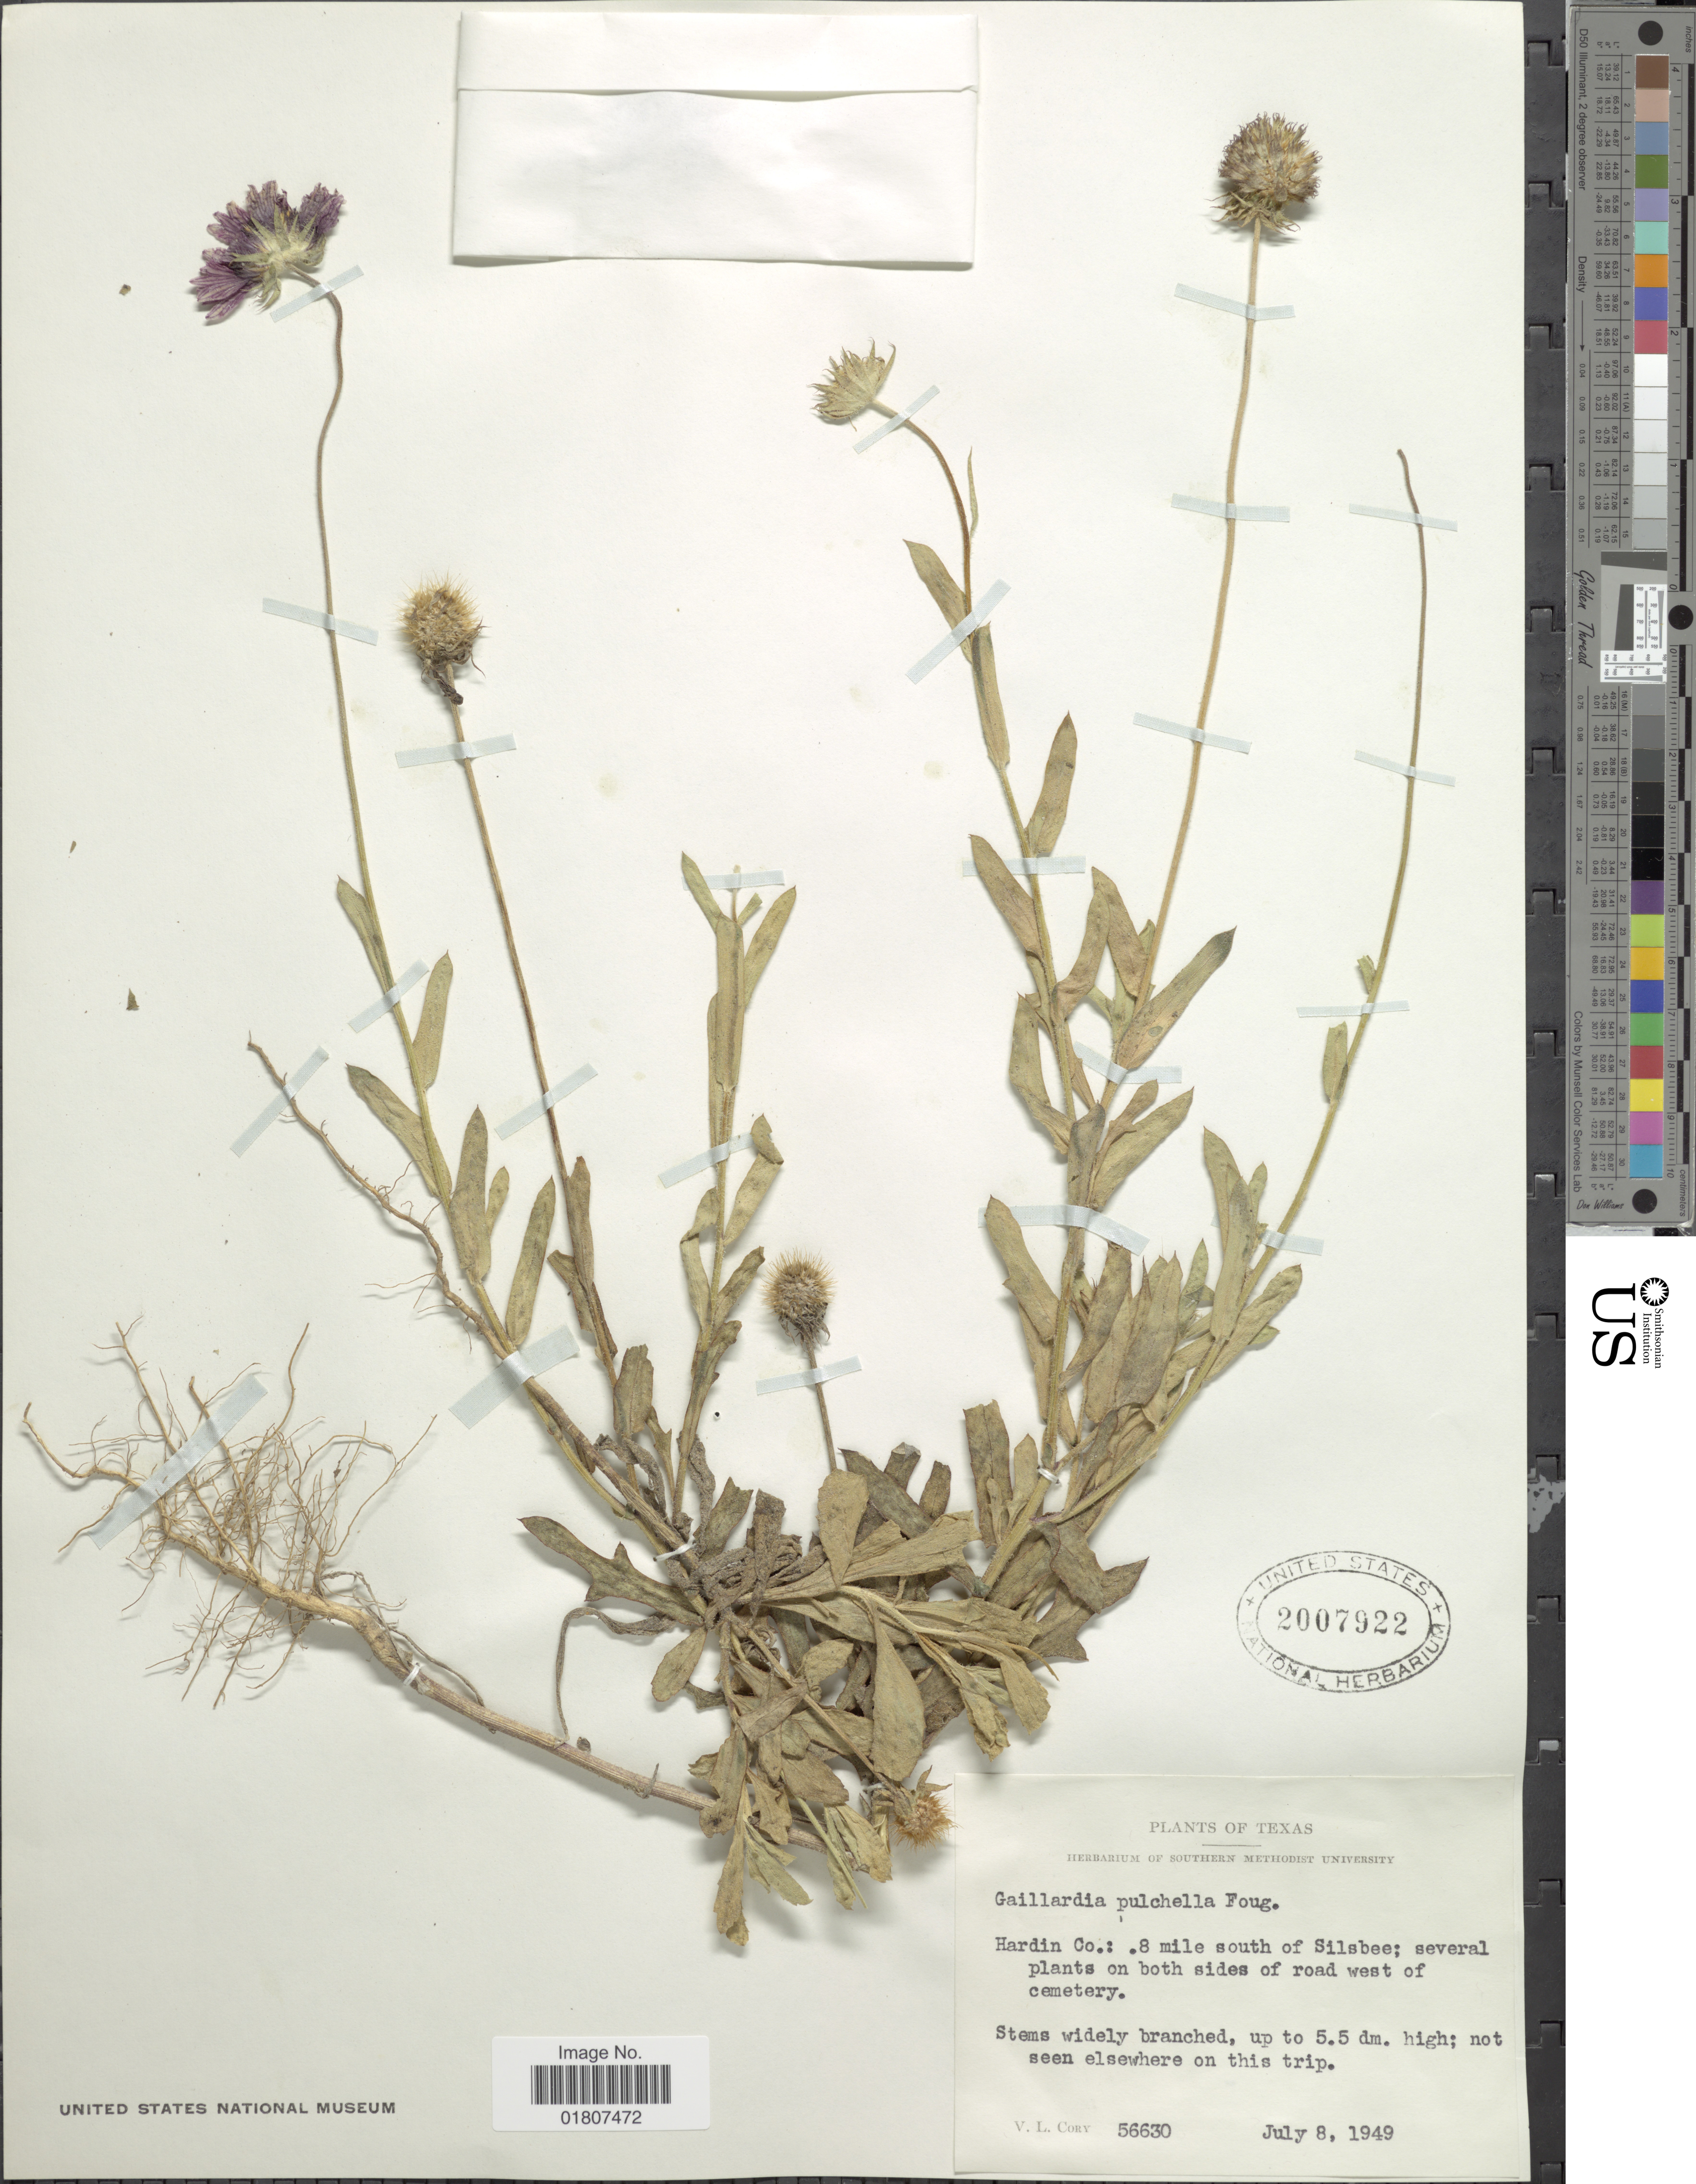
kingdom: Plantae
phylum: Tracheophyta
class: Magnoliopsida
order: Asterales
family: Asteraceae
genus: Gaillardia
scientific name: Gaillardia pulchella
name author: Foug.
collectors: V. Cory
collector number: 56630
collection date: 1949-07-08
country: United States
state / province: Texas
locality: Hardin Co.: .8 mile south of Silsbee; on both sides of road west of cemetery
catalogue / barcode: US 2007922